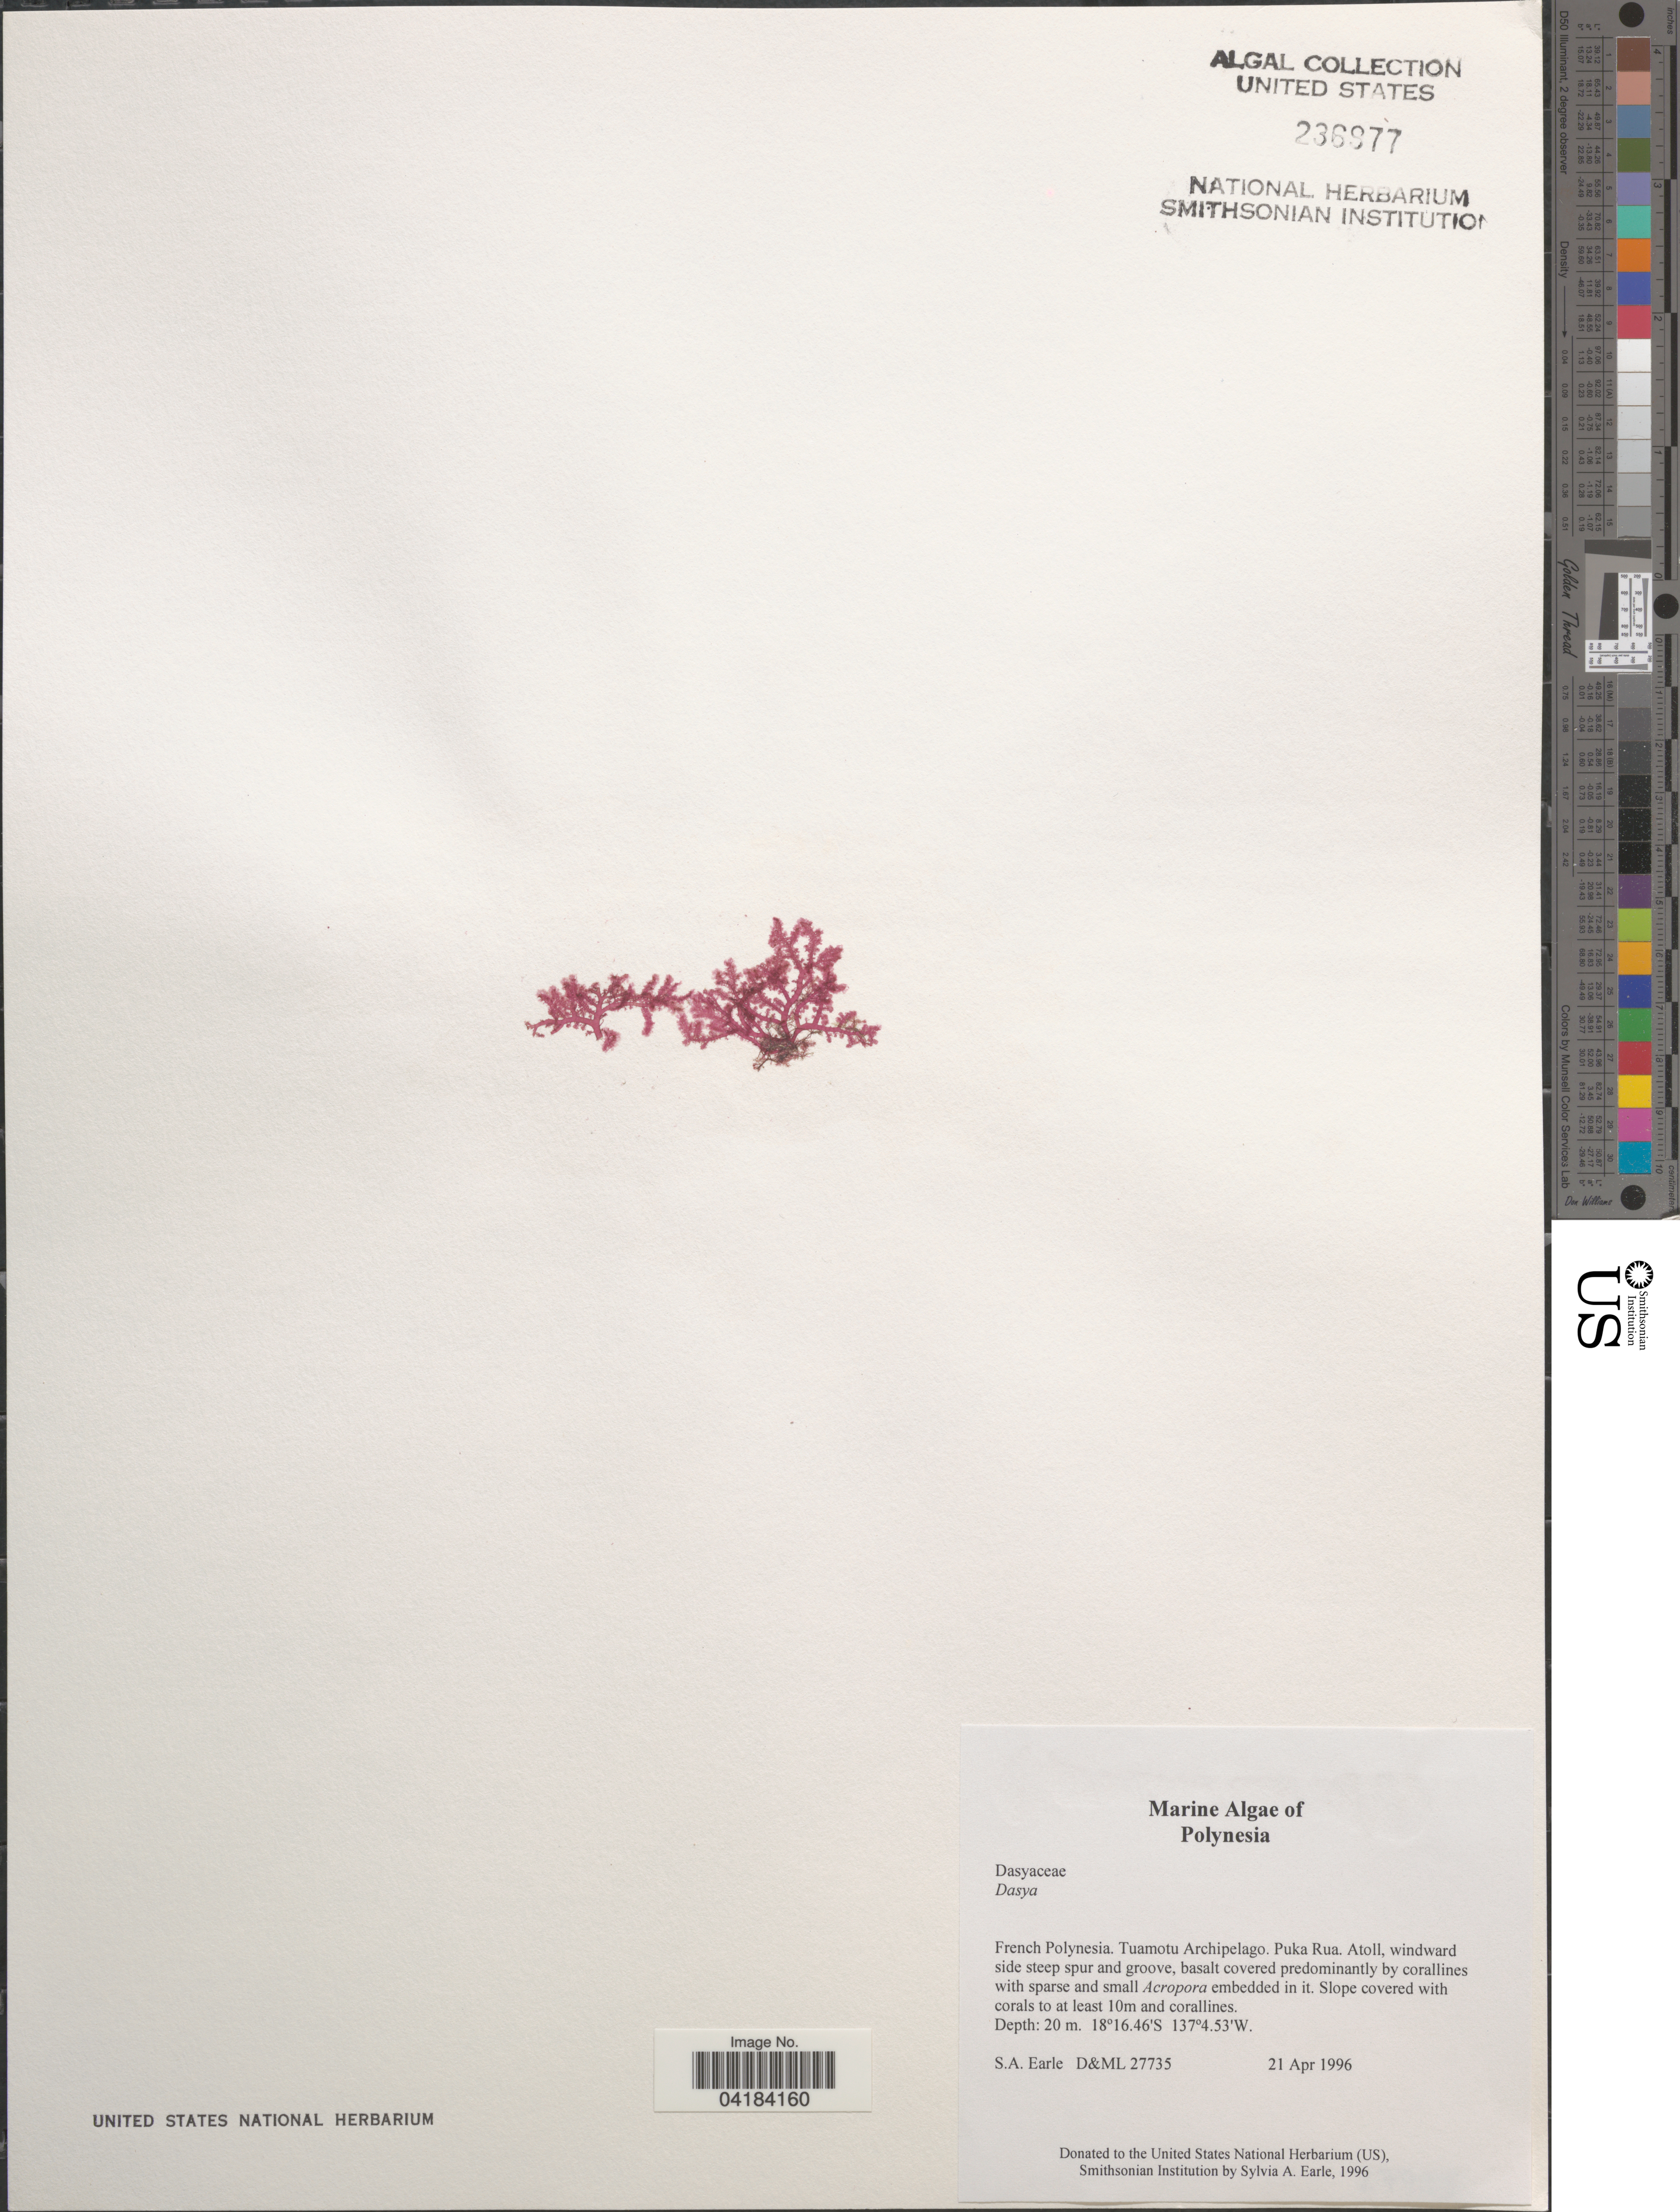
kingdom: Plantae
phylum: Rhodophyta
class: Florideophyceae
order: Ceramiales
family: Dasyaceae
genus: Dasya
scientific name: Dasya sp.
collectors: S. A. Earle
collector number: D&ML27735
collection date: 1996-04-21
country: French Polynesia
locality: Polynesia. Tuamotu Archipelago. Puka Rua. Atoll, windward side steep spur and groove.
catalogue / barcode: US 236977